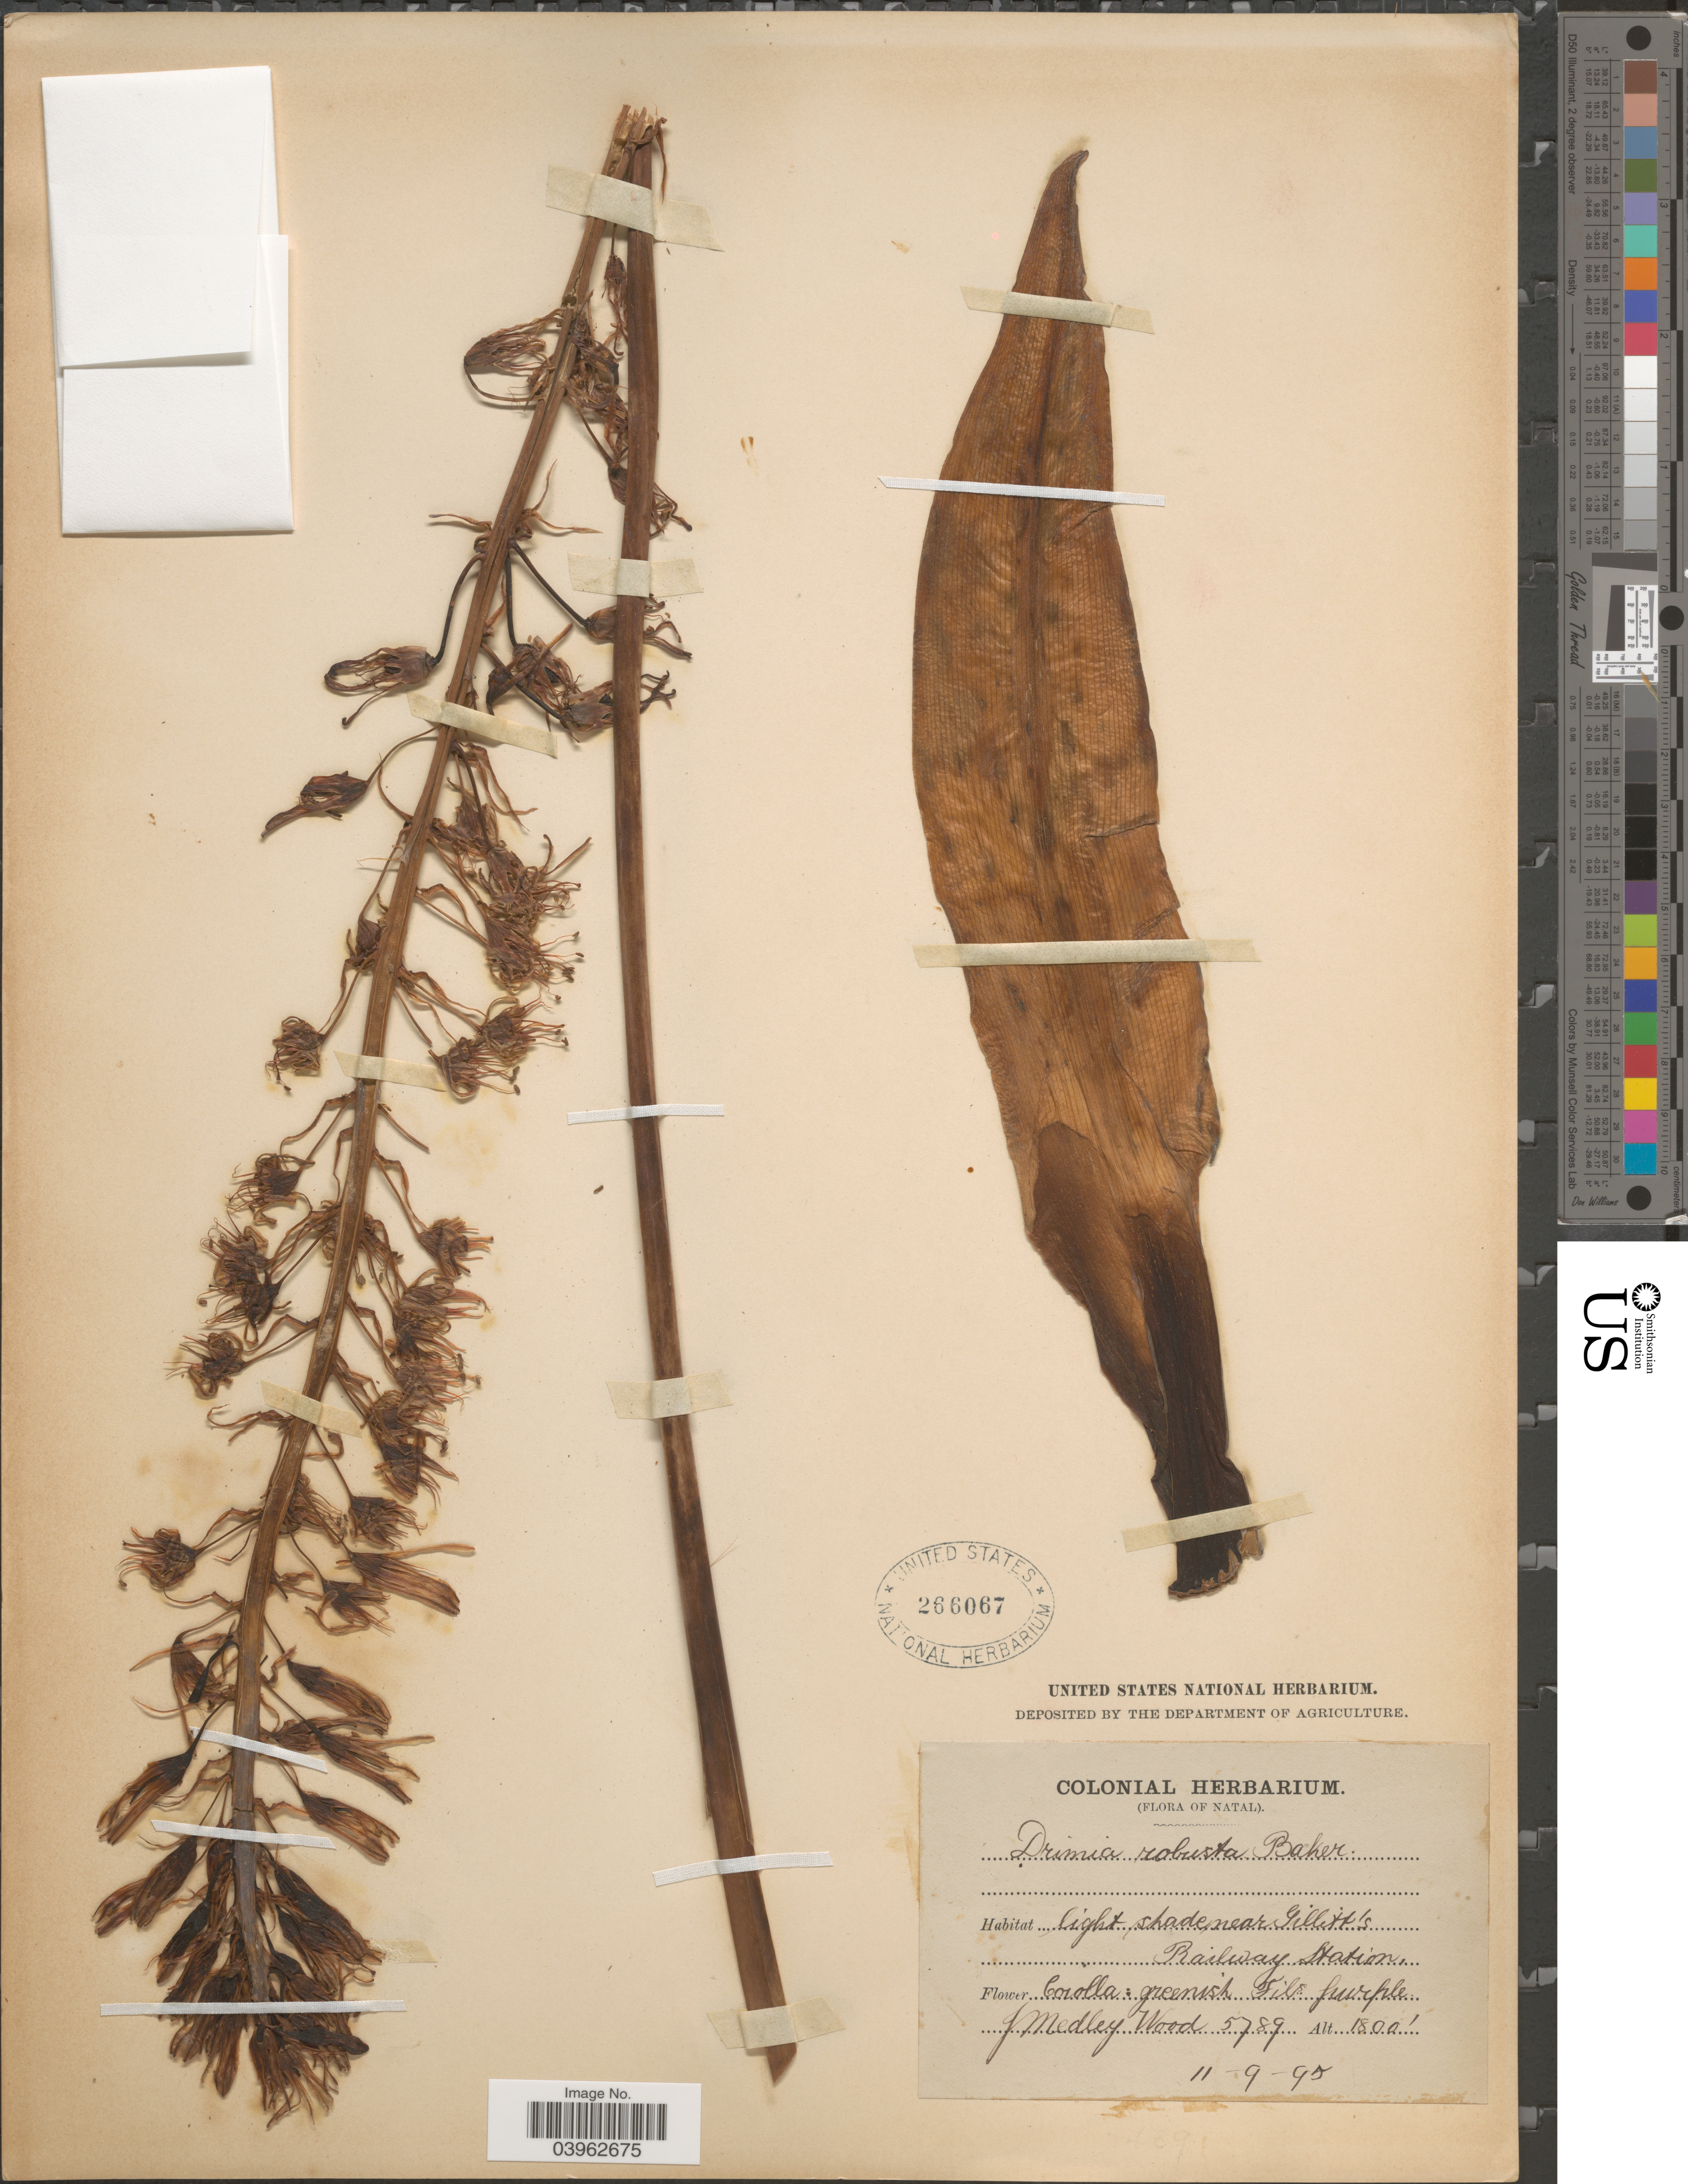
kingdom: Plantae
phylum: Tracheophyta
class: Liliopsida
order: Asparagales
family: Asparagaceae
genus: Drimia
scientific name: Drimia robusta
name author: Baker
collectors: J. Medley Wood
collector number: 5789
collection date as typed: Transcribed d/m/y: 11/9/95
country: South Africa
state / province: KwaZulu-Natal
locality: Natal. Light shade near Gillitt's Railway Station.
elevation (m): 549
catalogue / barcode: US 266067